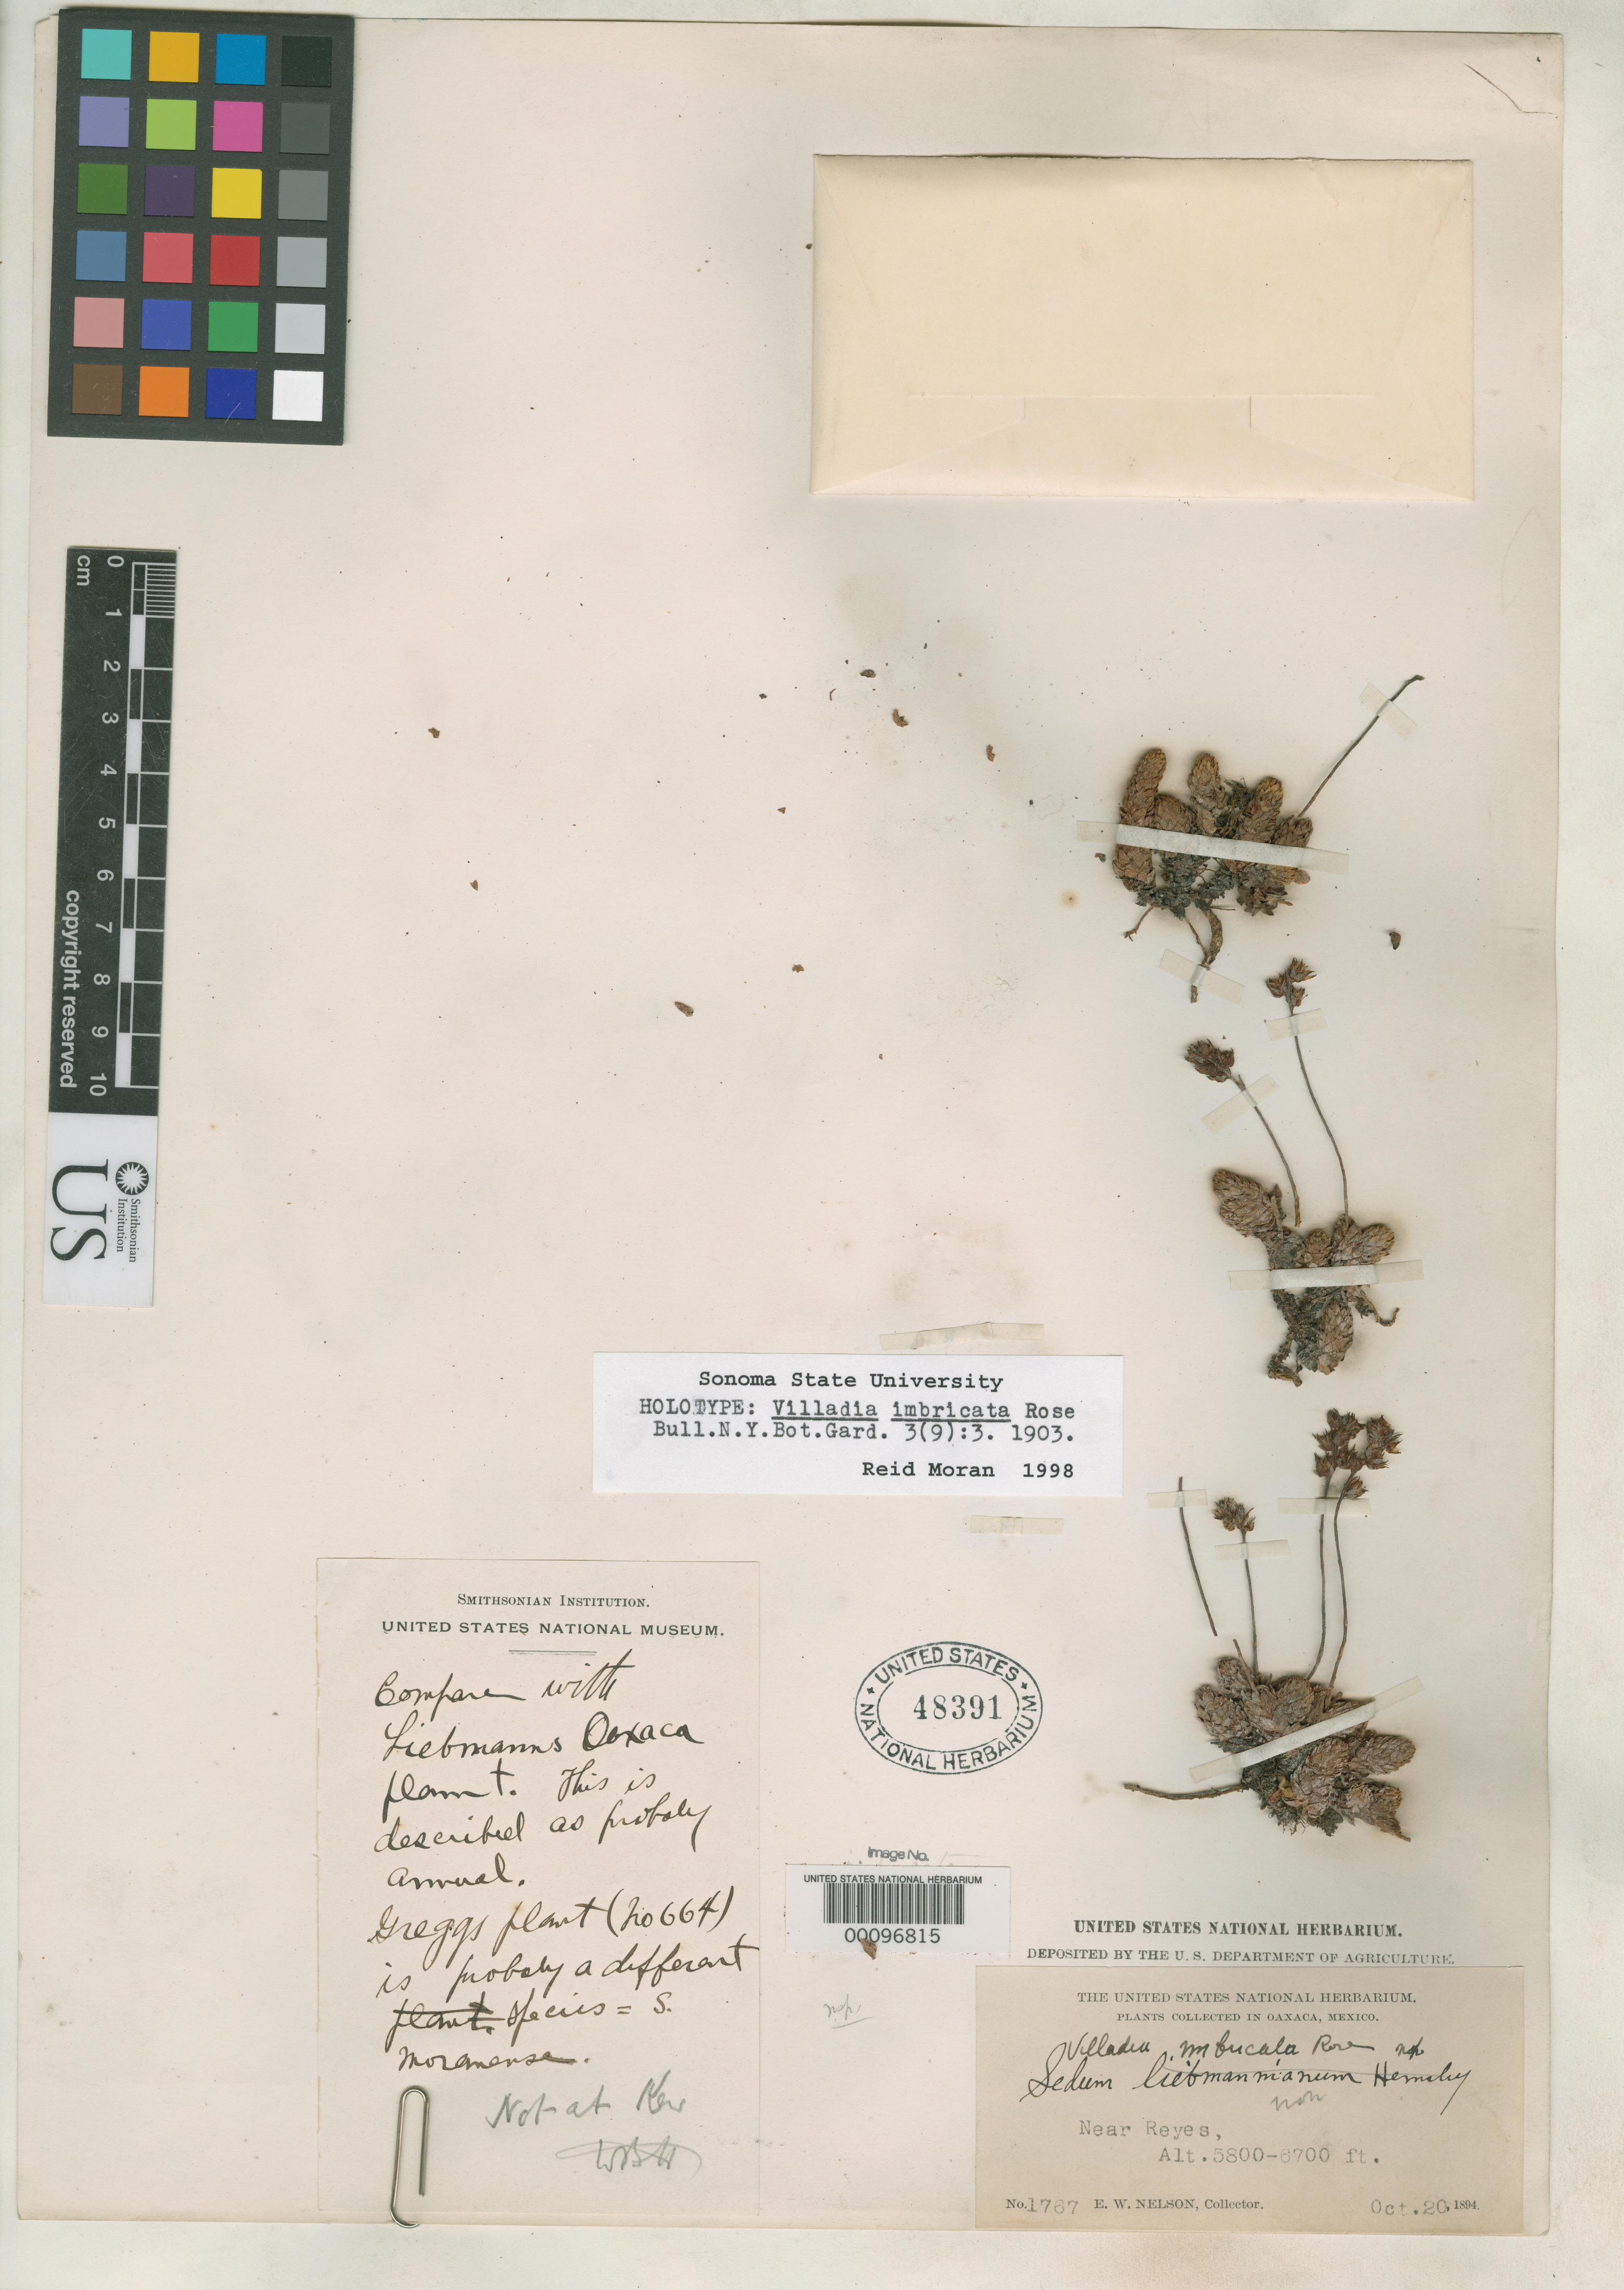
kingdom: Plantae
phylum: Tracheophyta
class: Magnoliopsida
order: Saxifragales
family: Crassulaceae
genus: Villadia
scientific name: Villadia imbricata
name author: Rose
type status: Holotype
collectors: E. W. Nelson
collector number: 1767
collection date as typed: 20 Oct 1894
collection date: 1894-10-20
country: Mexico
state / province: Oaxaca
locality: Near Reyes.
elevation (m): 1768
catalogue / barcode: US 48391